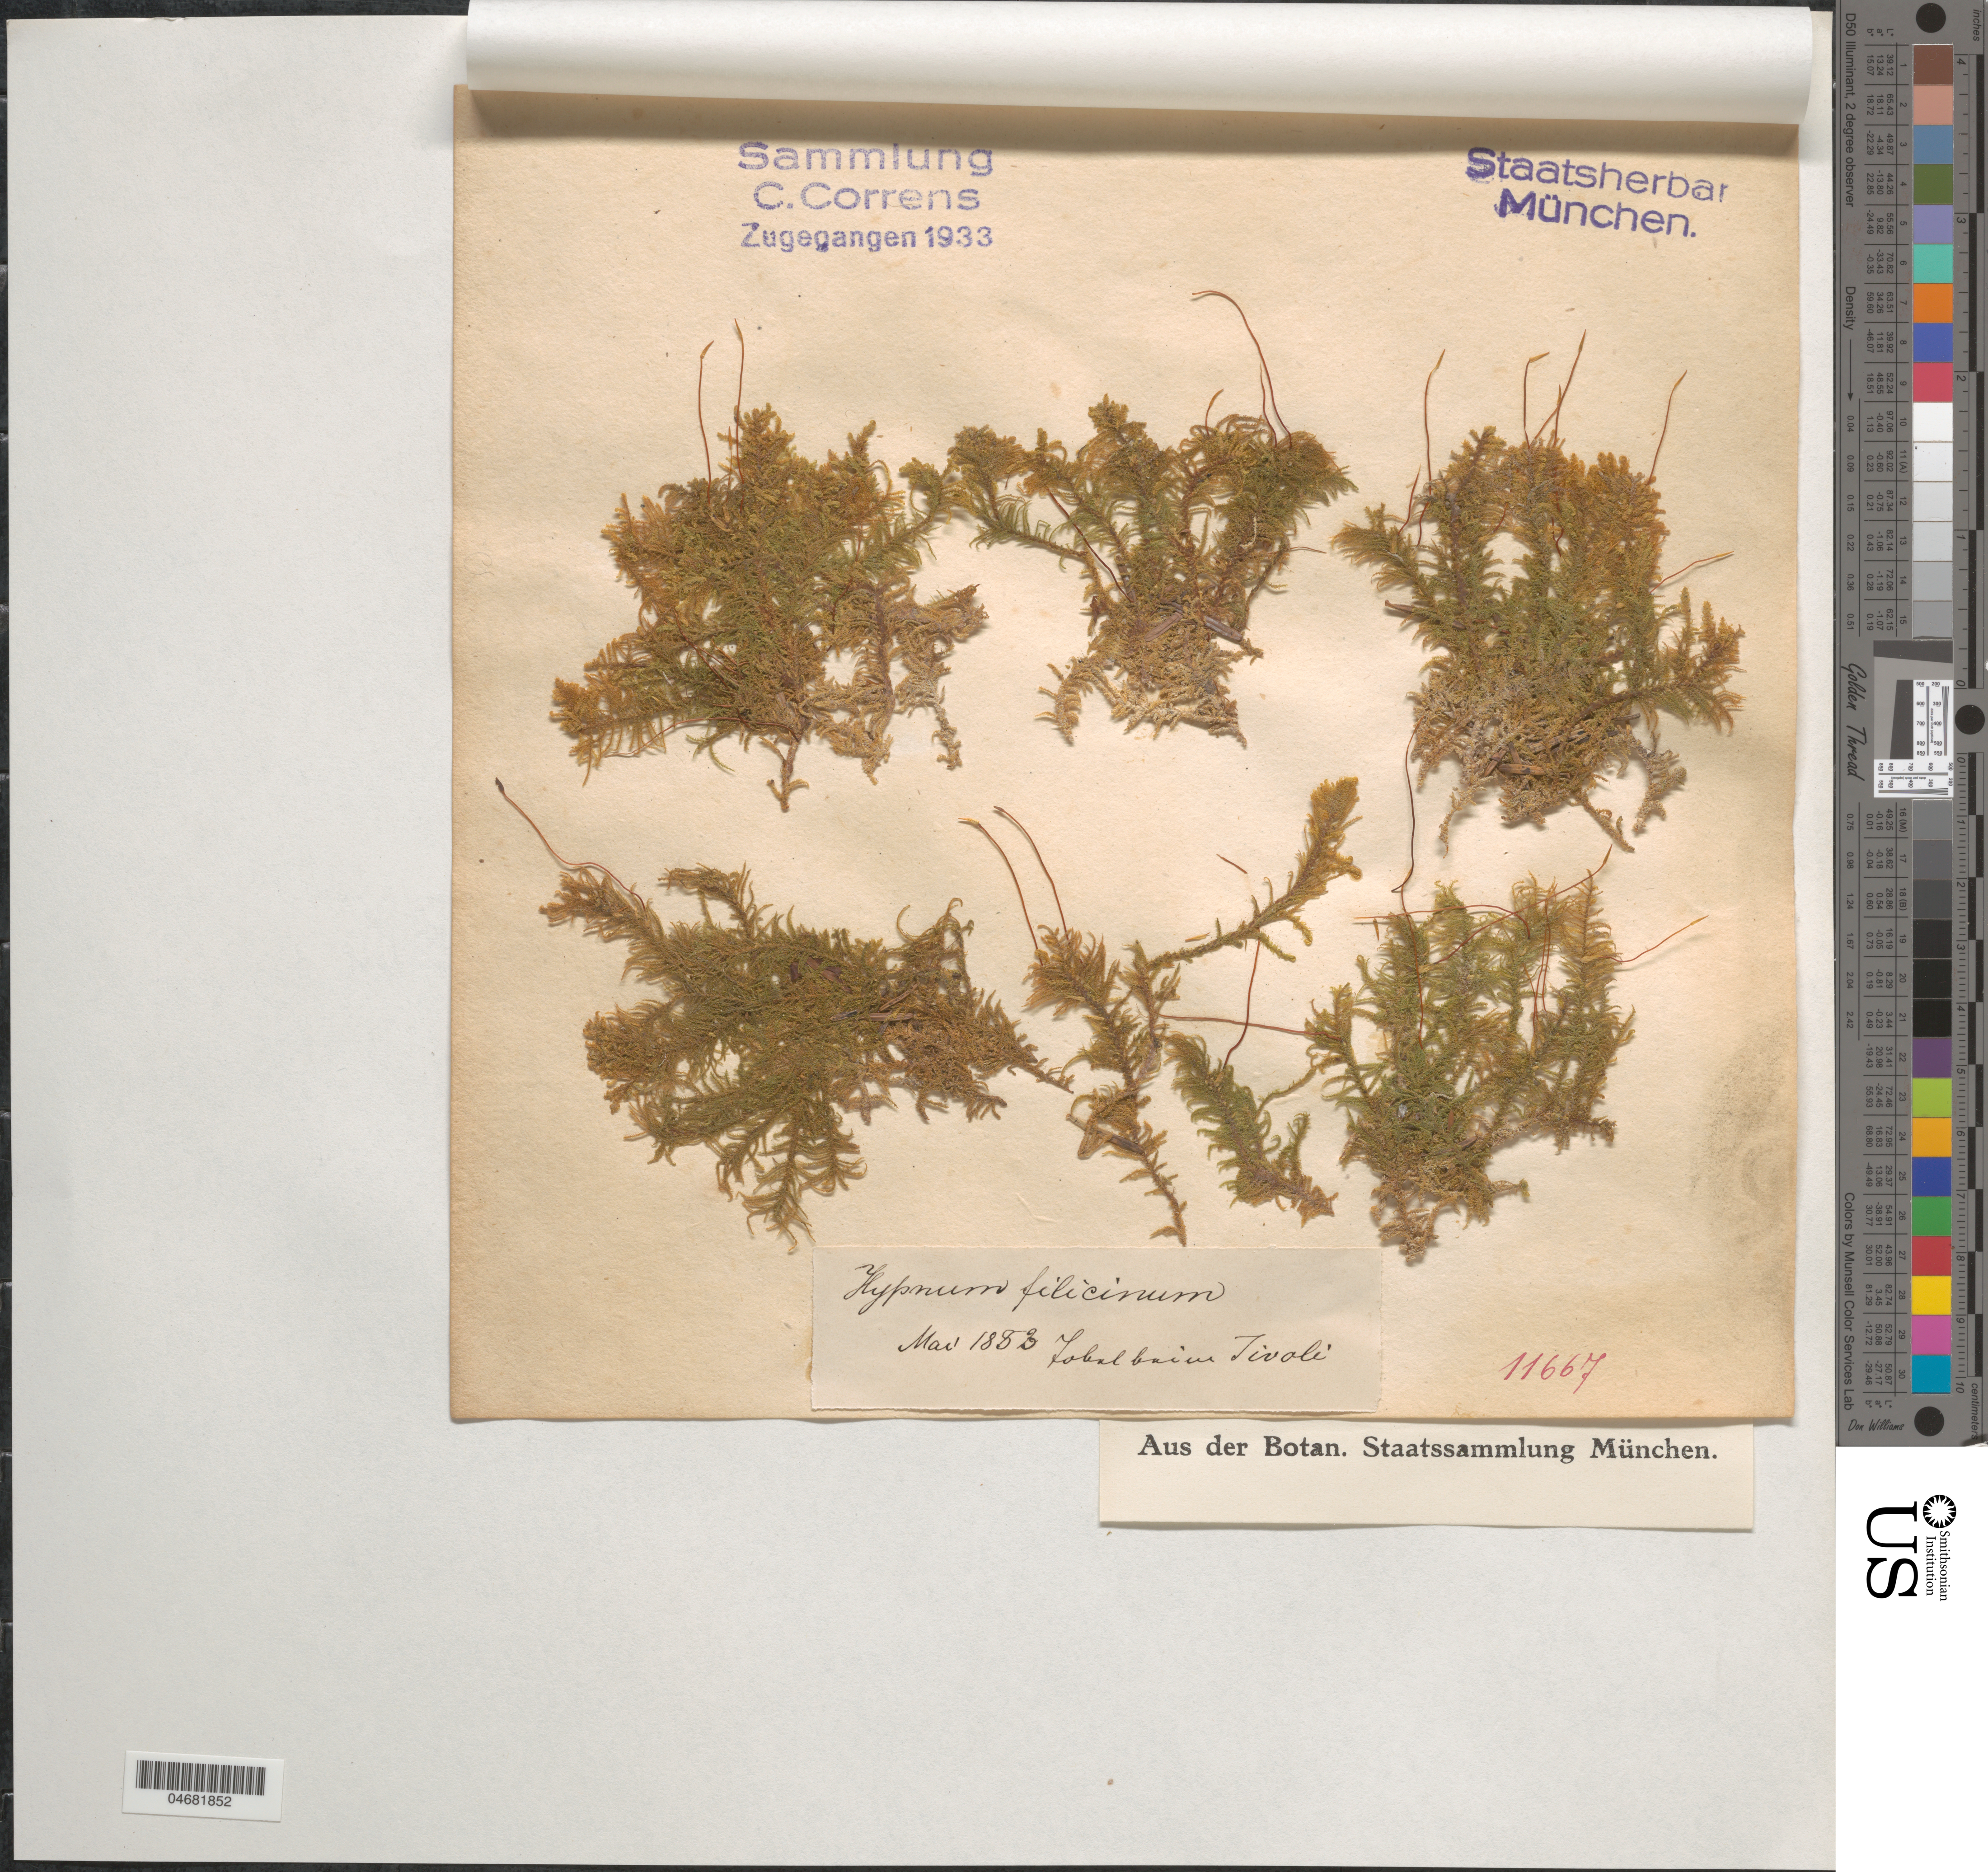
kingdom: Plantae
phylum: Bryophyta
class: Bryopsida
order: Hypnales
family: Hypnaceae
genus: Hypnum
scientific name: Hypnum filicinum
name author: Hedw.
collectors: C. Correns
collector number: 11667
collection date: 1883-05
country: Italy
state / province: Lazio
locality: Fobal bai en Tivoli.